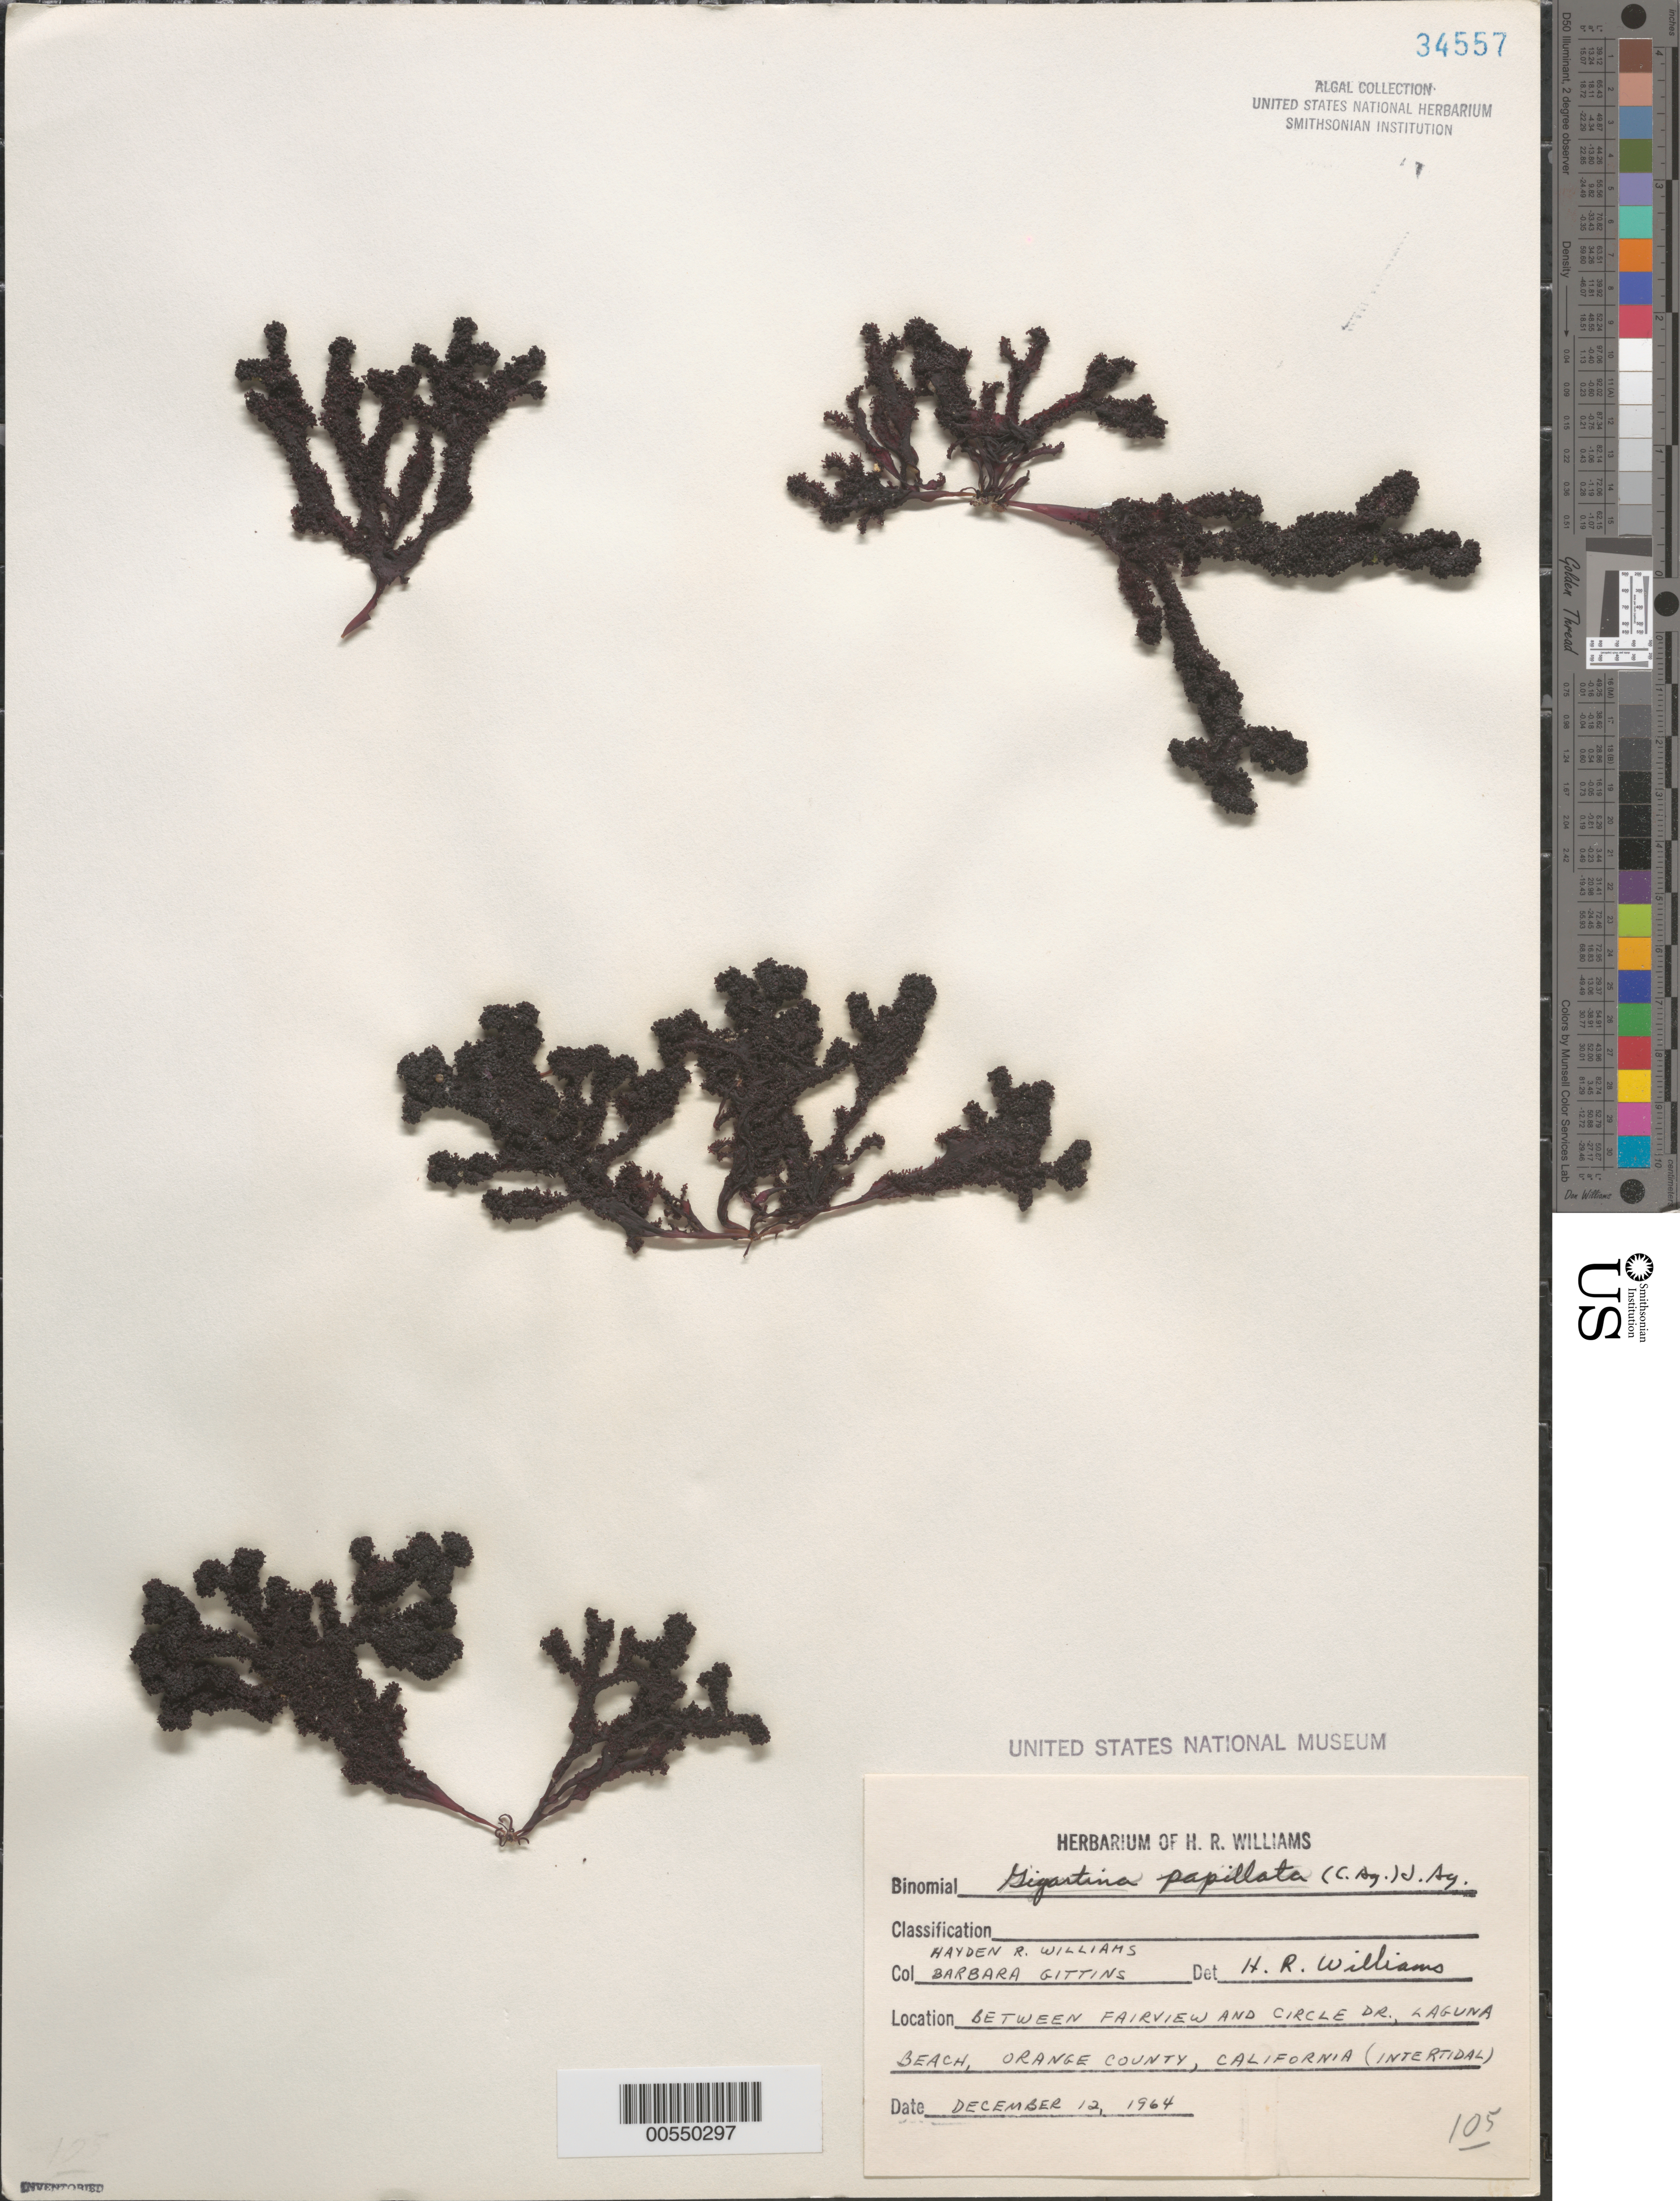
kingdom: Plantae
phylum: Rhodophyta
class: Florideophyceae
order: Gigartinales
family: Phyllophoraceae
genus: Mastocarpus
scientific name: Mastocarpus papillatus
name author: (C. Agardh) Kütz.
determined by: Algae name updating Project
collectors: H. R. Williams & B. Gittins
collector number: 105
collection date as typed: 12 Dec 1964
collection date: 1964-12-12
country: United States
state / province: California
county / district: Orange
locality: Laguna Beach, between Fairview and Circle Drive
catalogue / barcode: US 34557